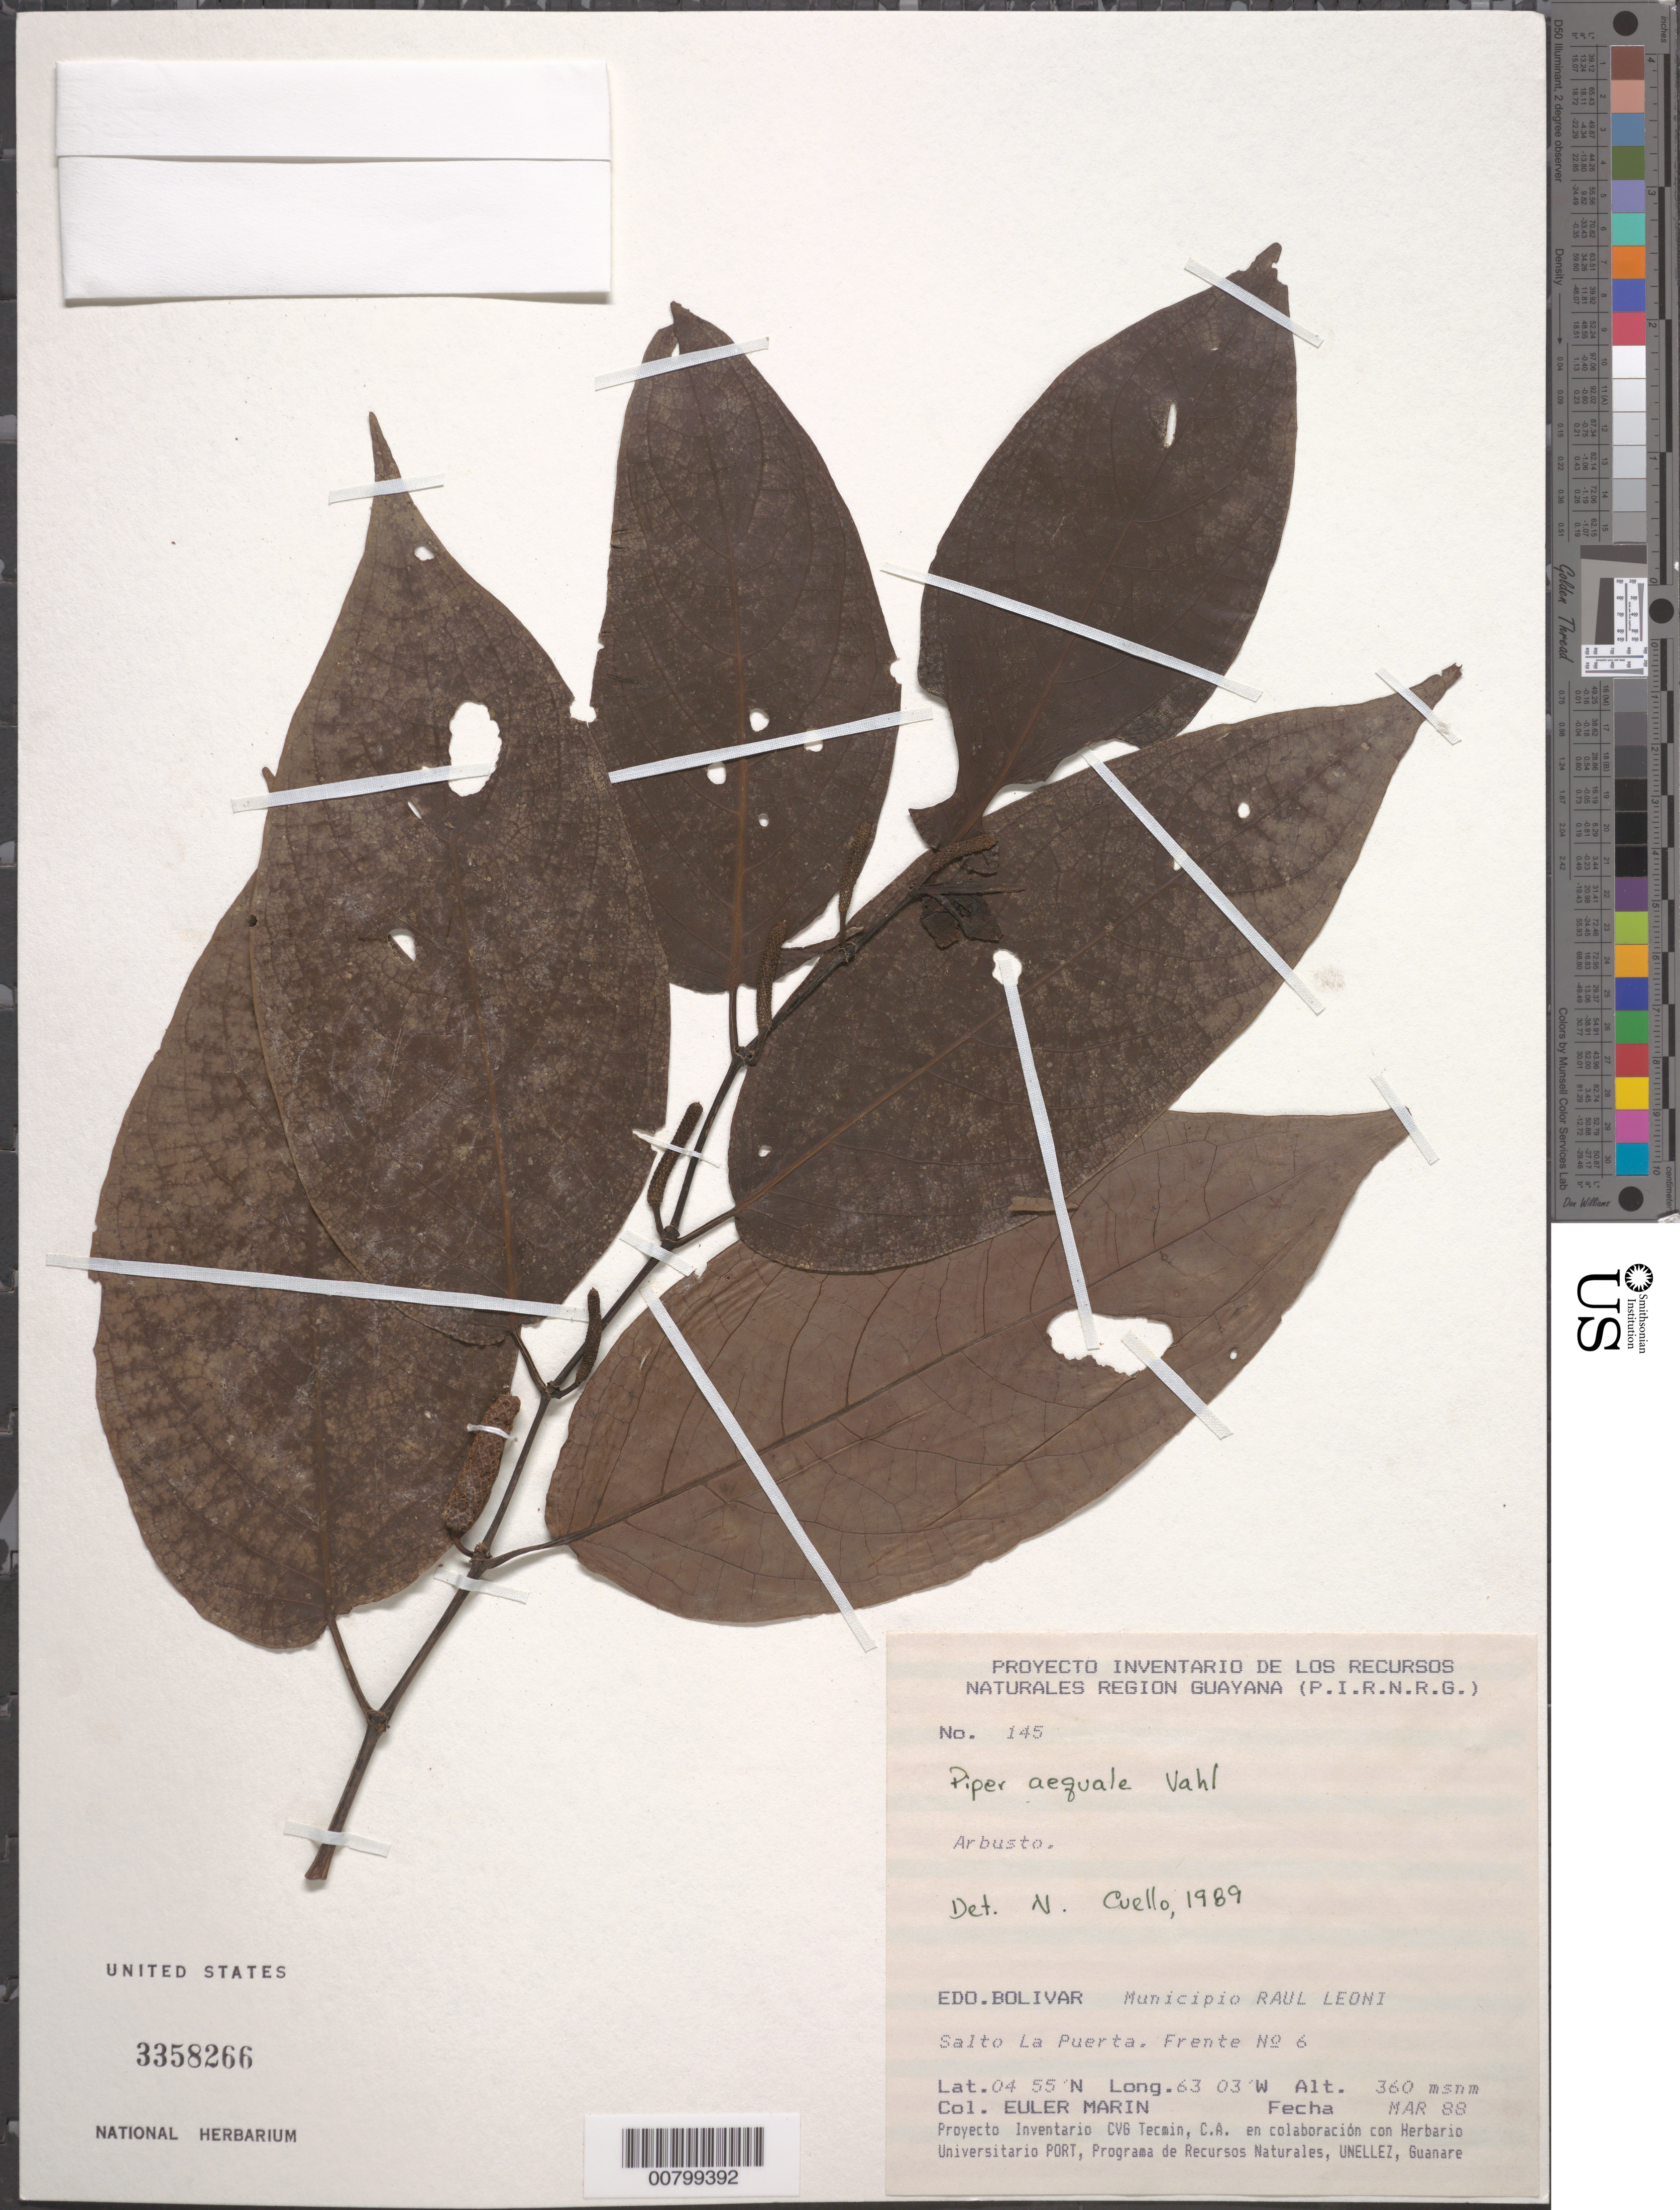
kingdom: Plantae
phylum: Tracheophyta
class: Magnoliopsida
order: Piperales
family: Piperaceae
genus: Piper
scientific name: Piper aequale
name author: Vahl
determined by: Cuello, Nidia L.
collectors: E. Marin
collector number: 145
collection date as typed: Mar-88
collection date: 1988-03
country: Venezuela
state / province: Bolívar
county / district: Angostura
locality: Mun. Raúl Leoni [=Angostura], Salto La Puerta, Frente no. 6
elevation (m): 360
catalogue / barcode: US 3358266